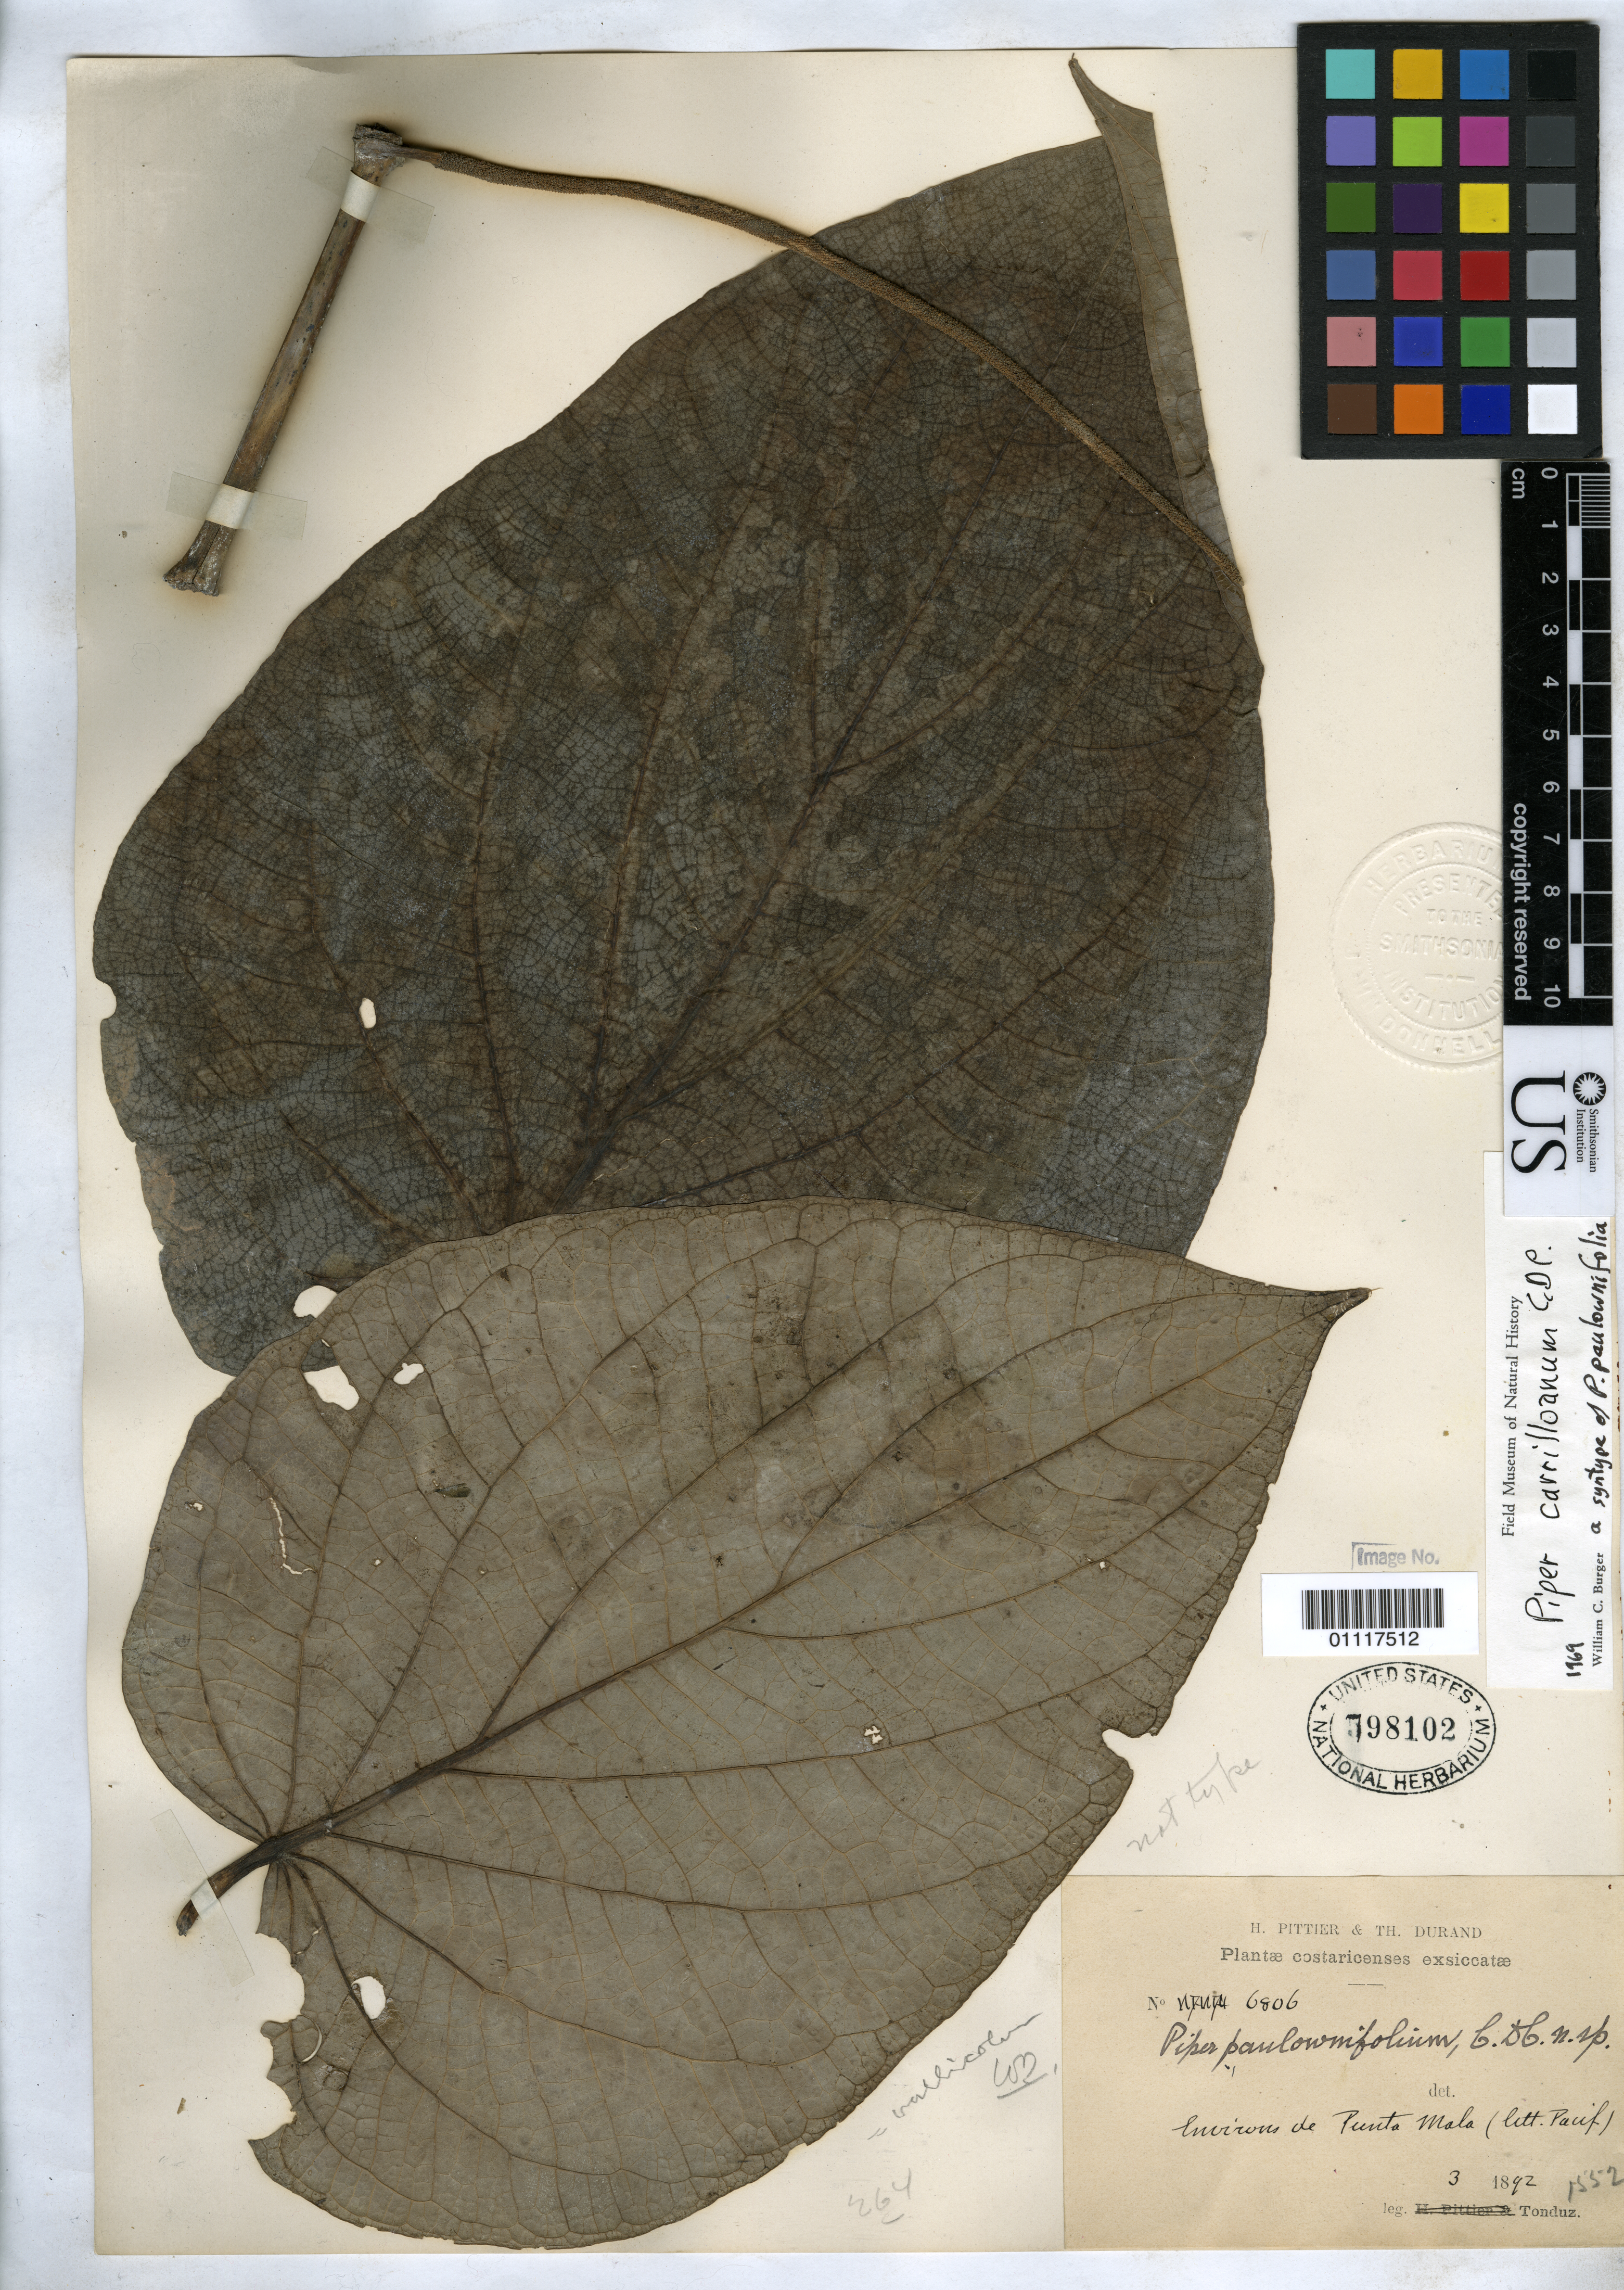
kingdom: Plantae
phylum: Tracheophyta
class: Magnoliopsida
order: Piperales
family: Piperaceae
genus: Piper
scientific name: Piper paulowniifolium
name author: C. DC.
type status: Syntype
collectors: A. Tonduz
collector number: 6806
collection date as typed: Mar 1892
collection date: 1892-03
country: Costa Rica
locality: Coast of Pacific to Punta Mala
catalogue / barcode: US 798102